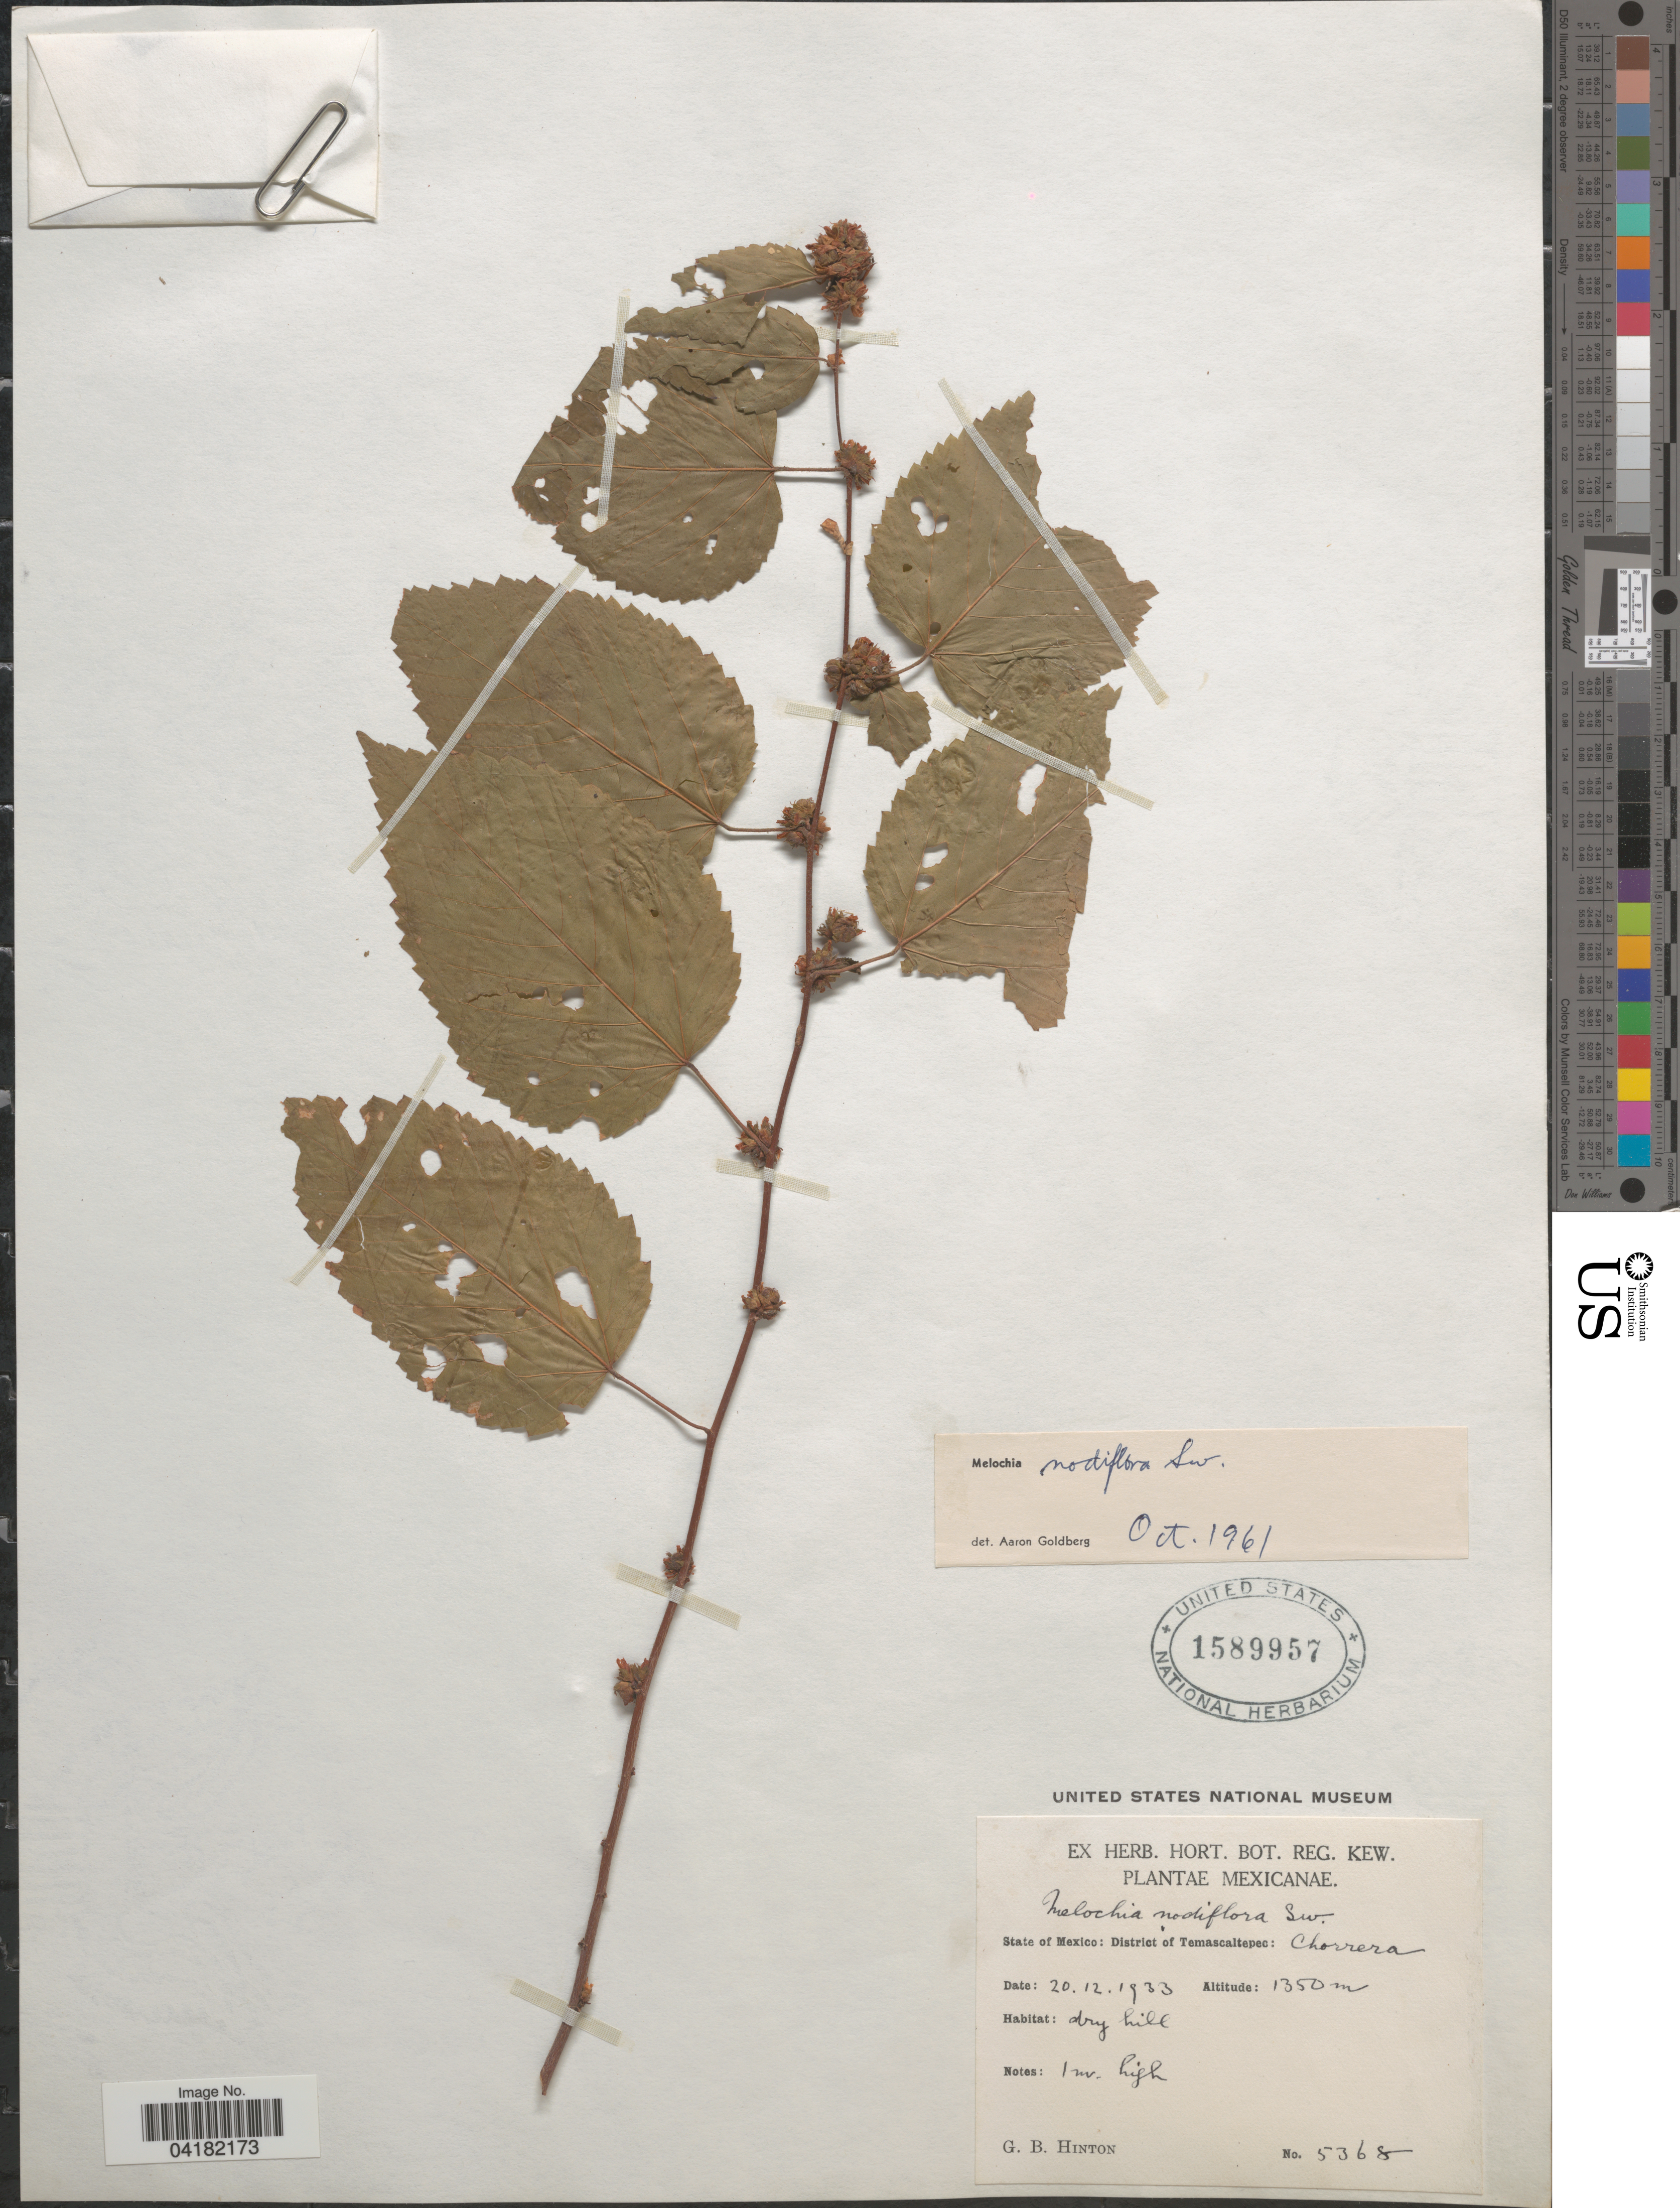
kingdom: Plantae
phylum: Tracheophyta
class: Magnoliopsida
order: Malvales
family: Malvaceae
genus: Melochia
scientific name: Melochia nodiflora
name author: Sw.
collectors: G. B. Hinton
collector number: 5368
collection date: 1933-12-20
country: Mexico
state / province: México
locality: District of Temascaltepec: Chorrera.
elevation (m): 1350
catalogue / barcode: US 1589957